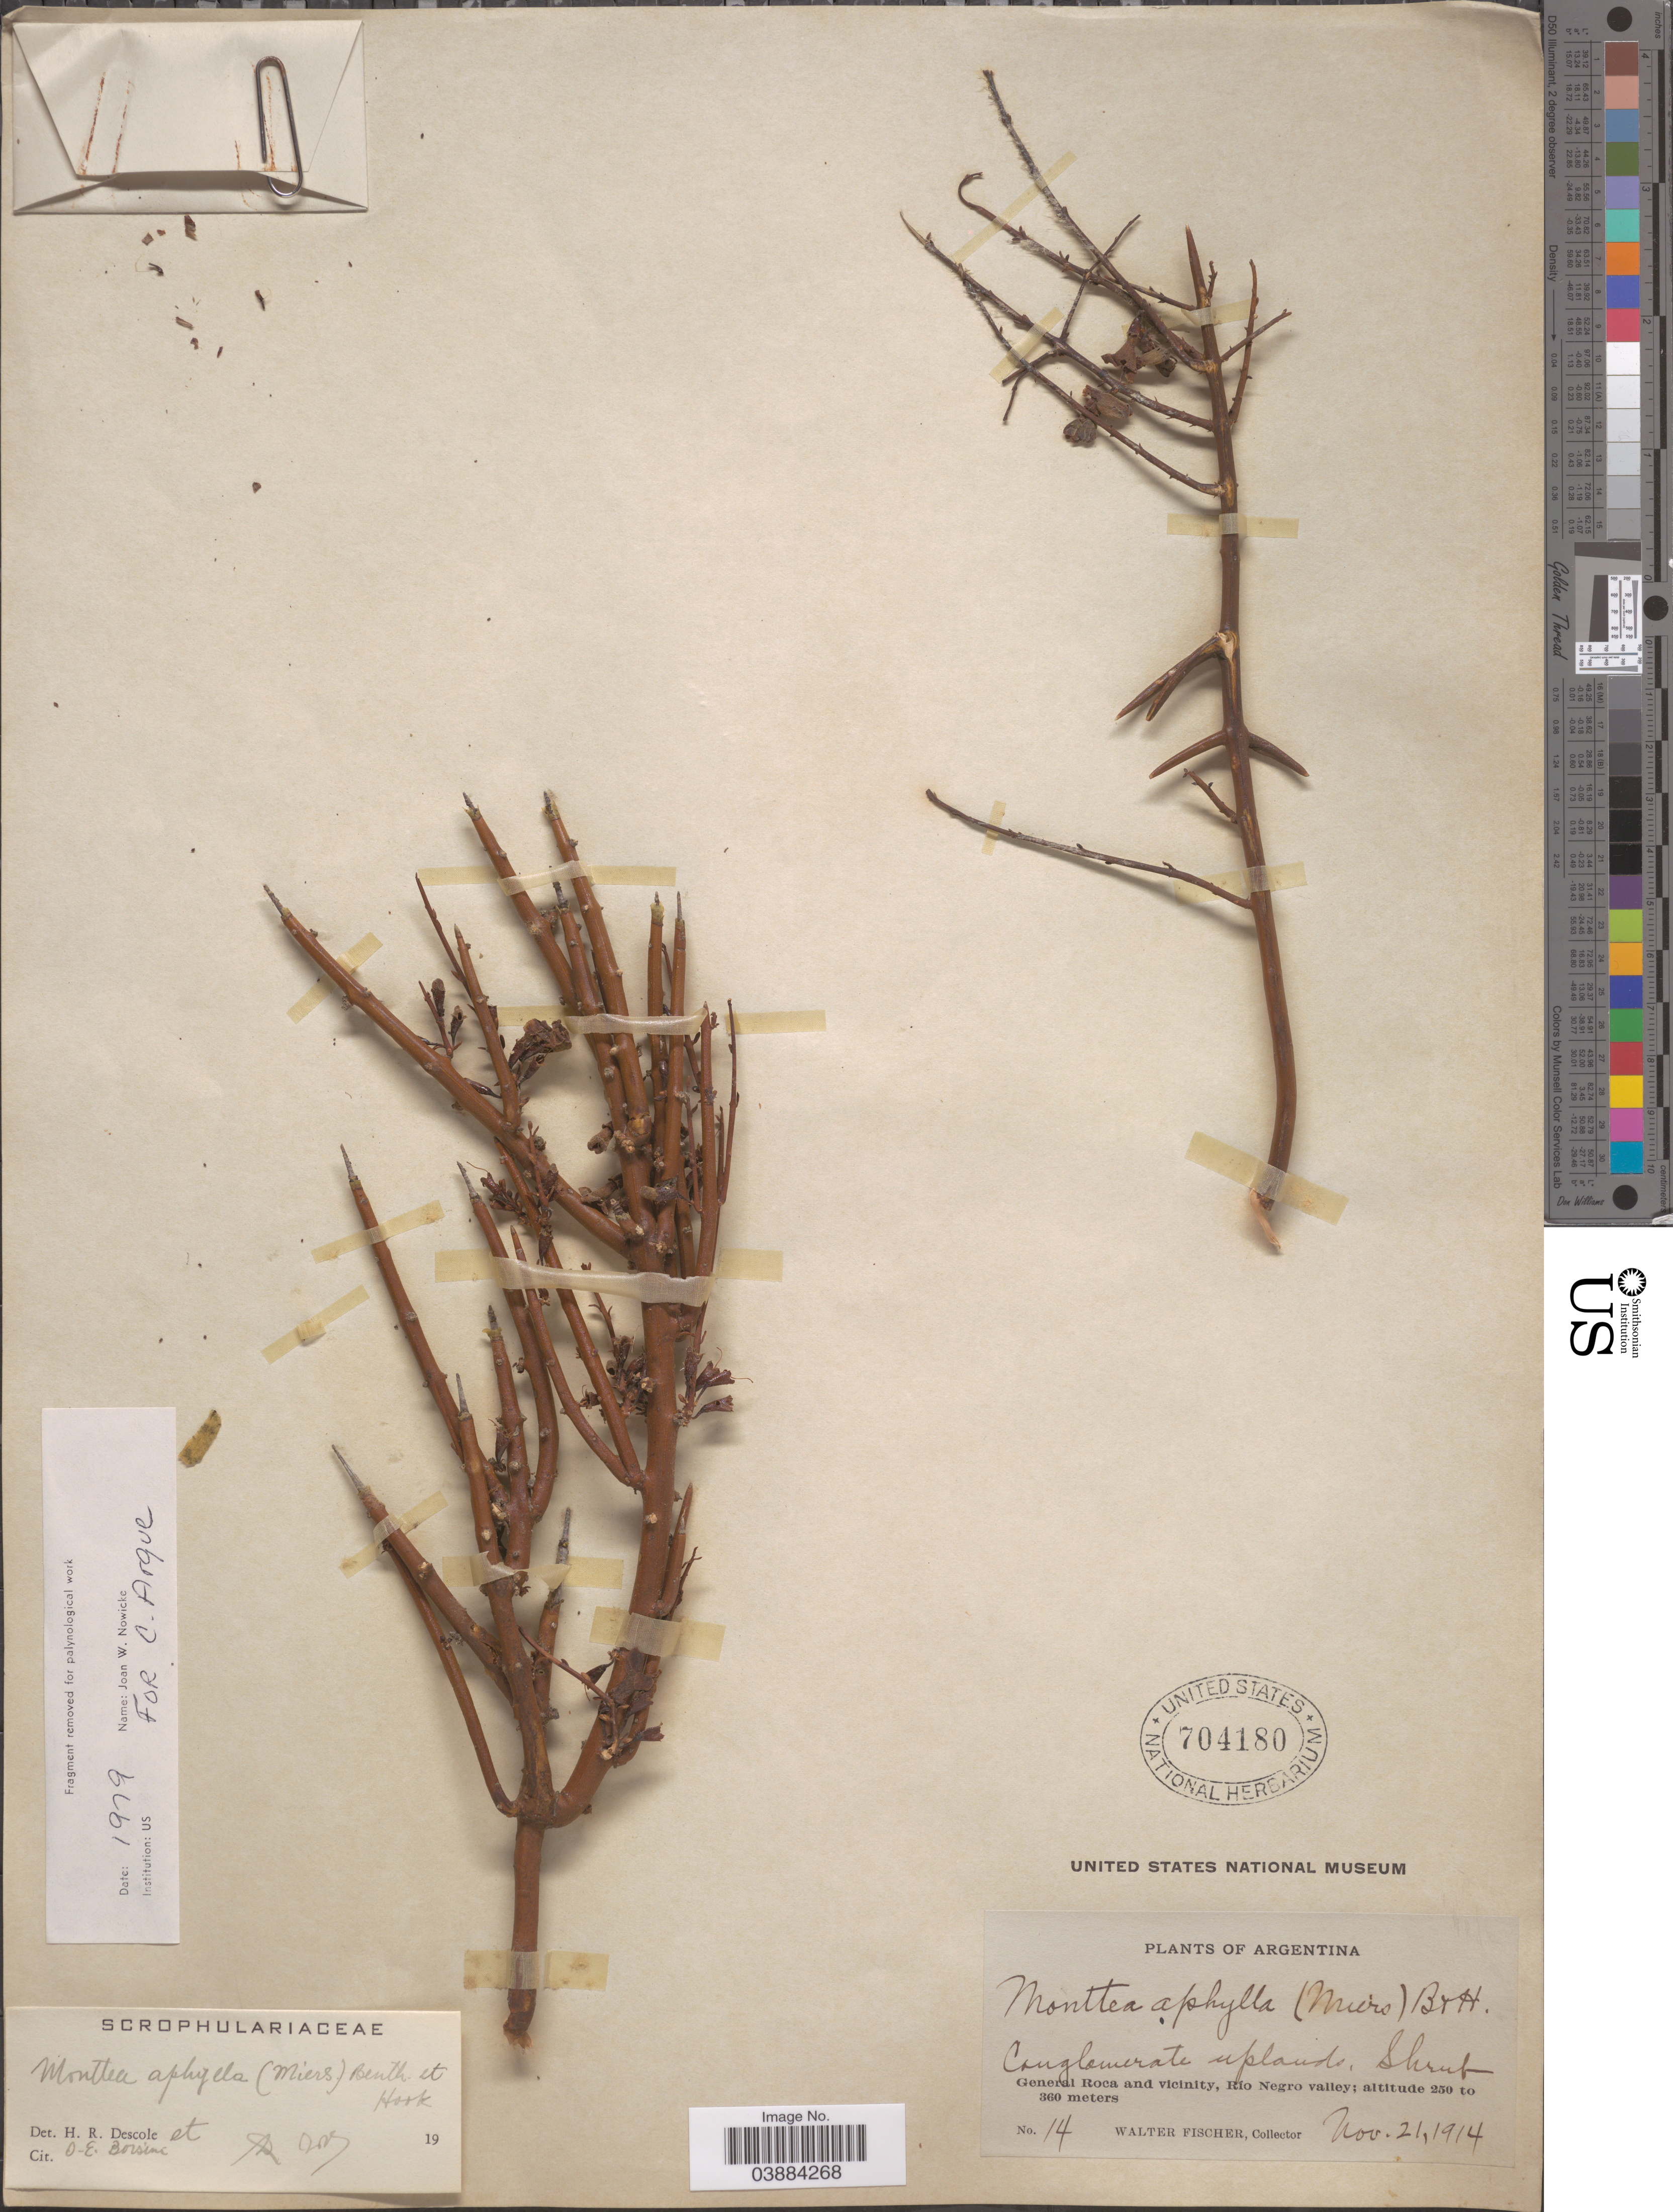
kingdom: Plantae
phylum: Tracheophyta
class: Magnoliopsida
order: Lamiales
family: Plantaginaceae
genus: Monttea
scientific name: Monttea aphylla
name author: (Miers) Benth. & Hook. f.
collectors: W. Fischer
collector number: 14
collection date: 1914-11-21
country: Argentina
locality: General Roca and vicinity, Río Negro valley.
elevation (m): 250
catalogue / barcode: US 704180